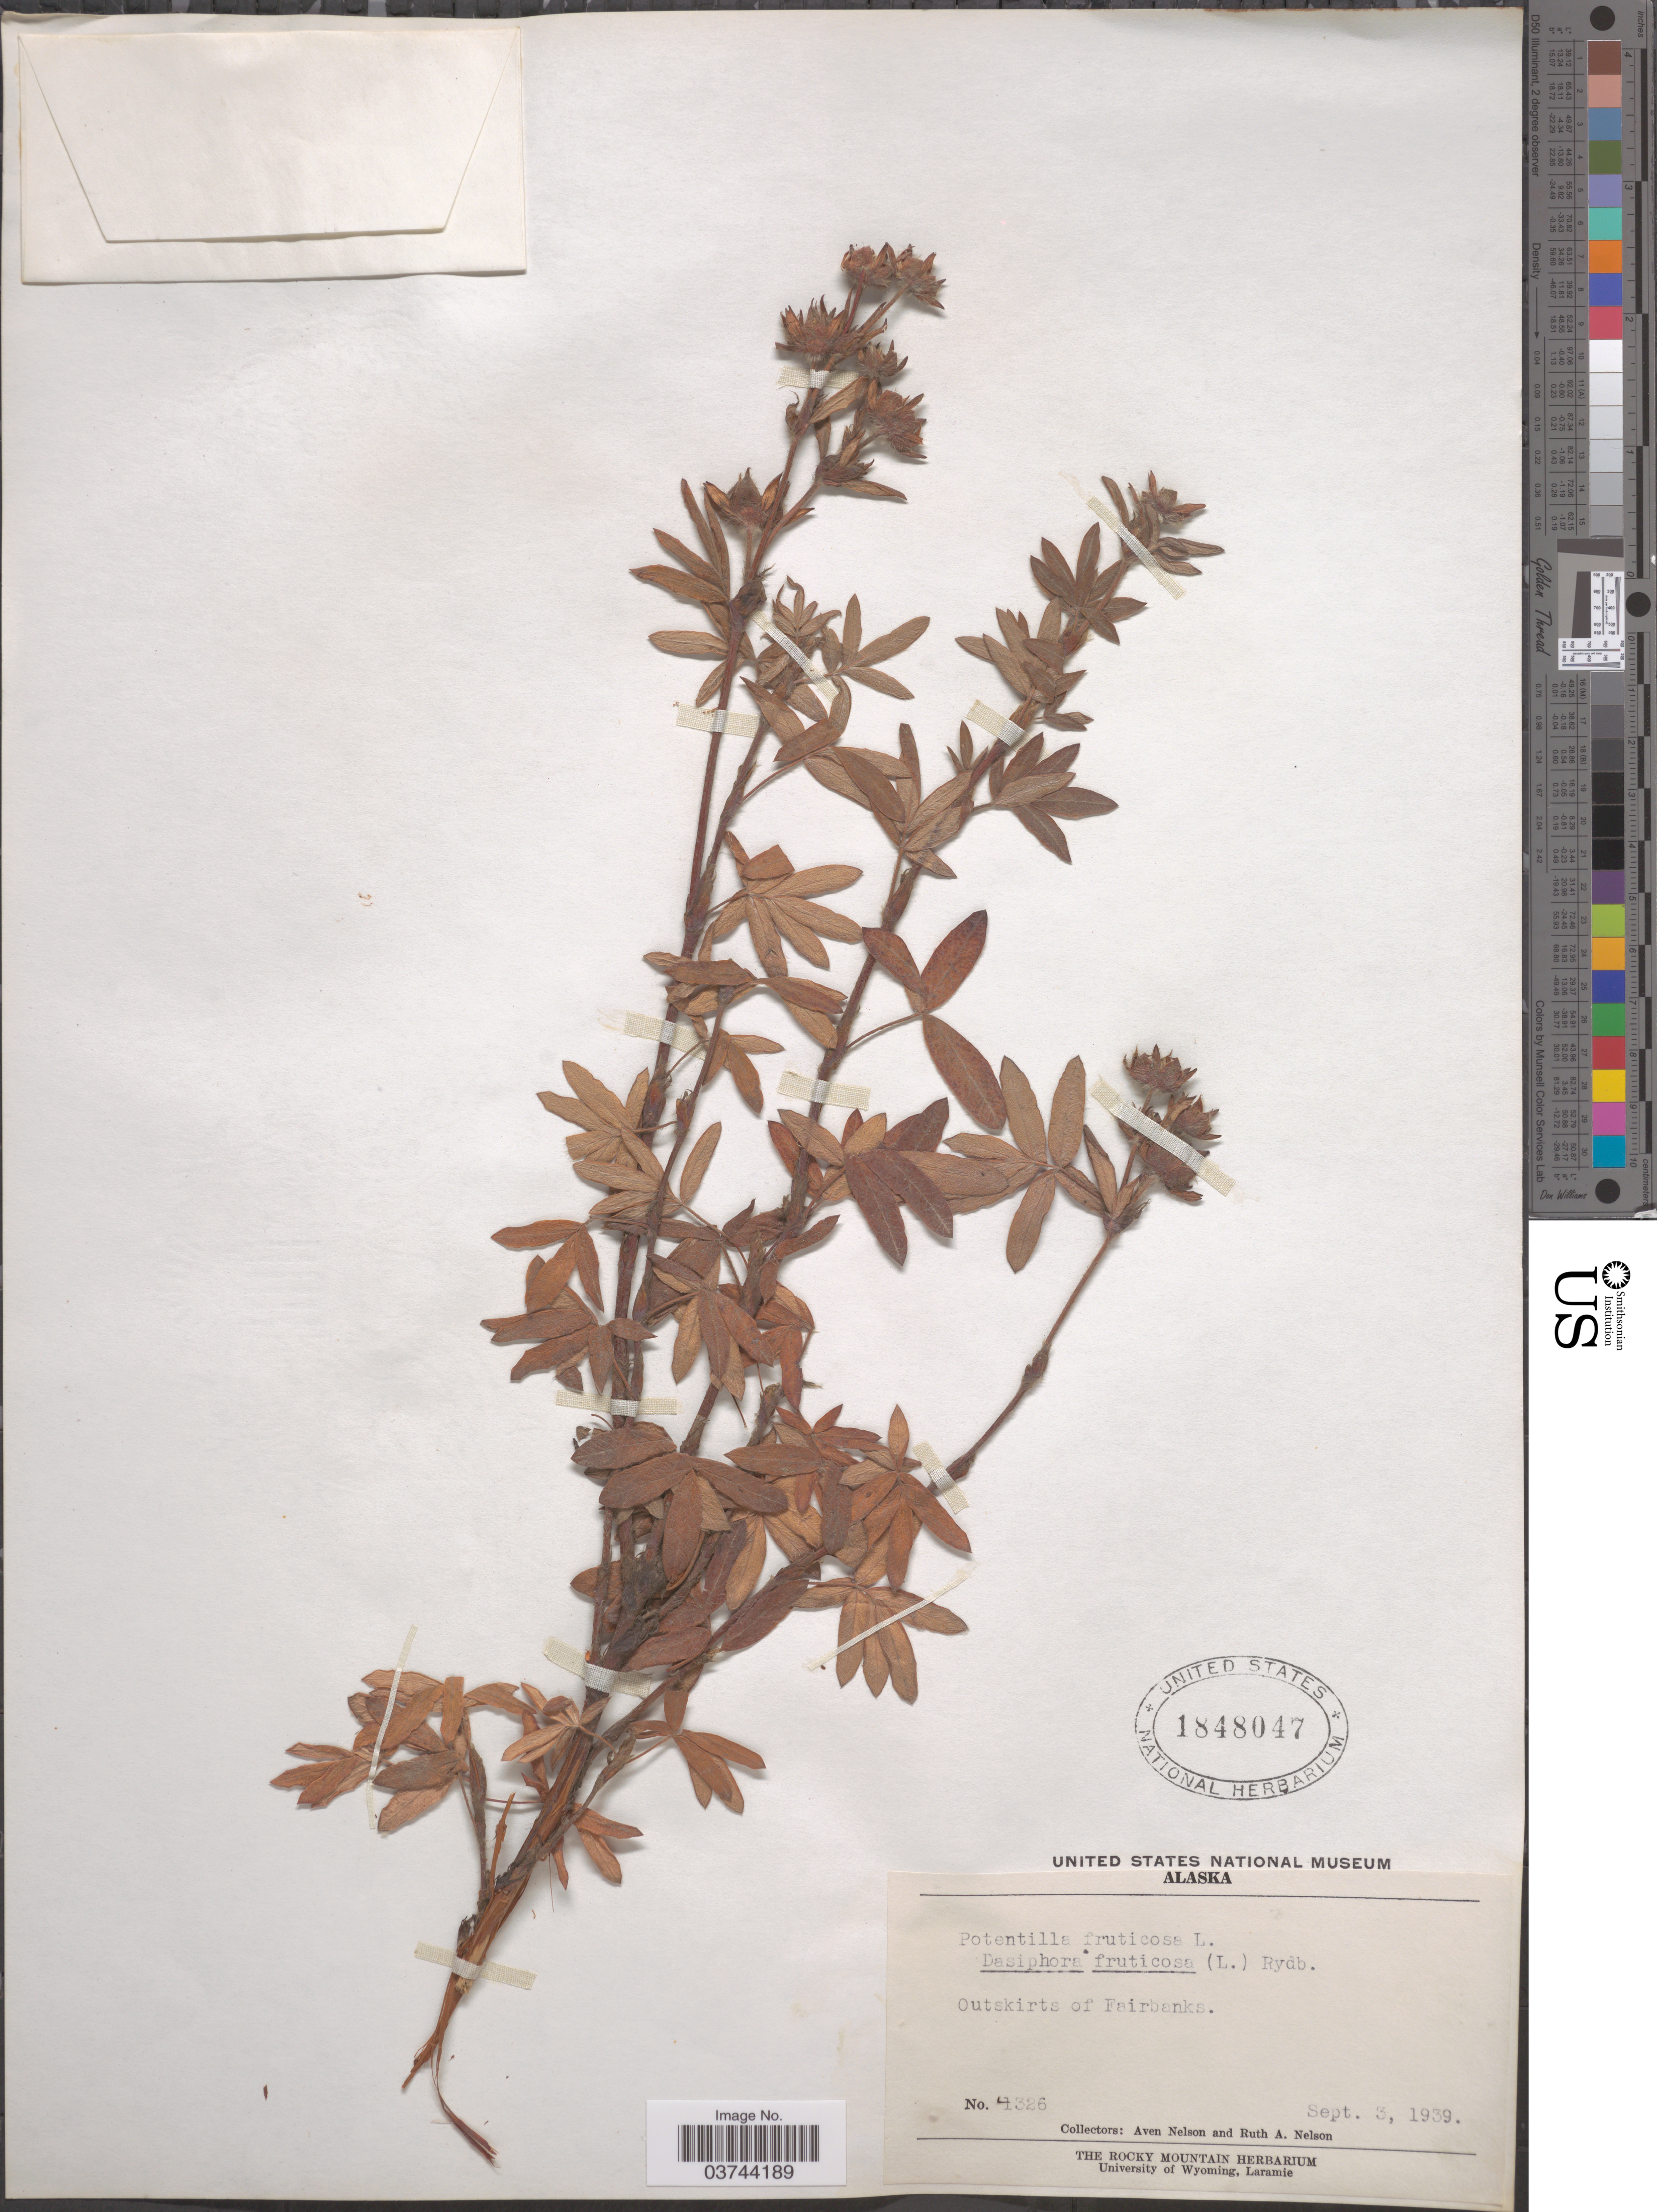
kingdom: Plantae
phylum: Tracheophyta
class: Magnoliopsida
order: Rosales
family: Rosaceae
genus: Dasiphora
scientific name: Dasiphora fruticosa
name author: (L.) Rydb.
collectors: A. Nelson & R. A. Nelson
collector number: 4326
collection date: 1939-09-03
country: United States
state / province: Alaska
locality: Outskirts of Fairbanks.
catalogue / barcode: US 1848047